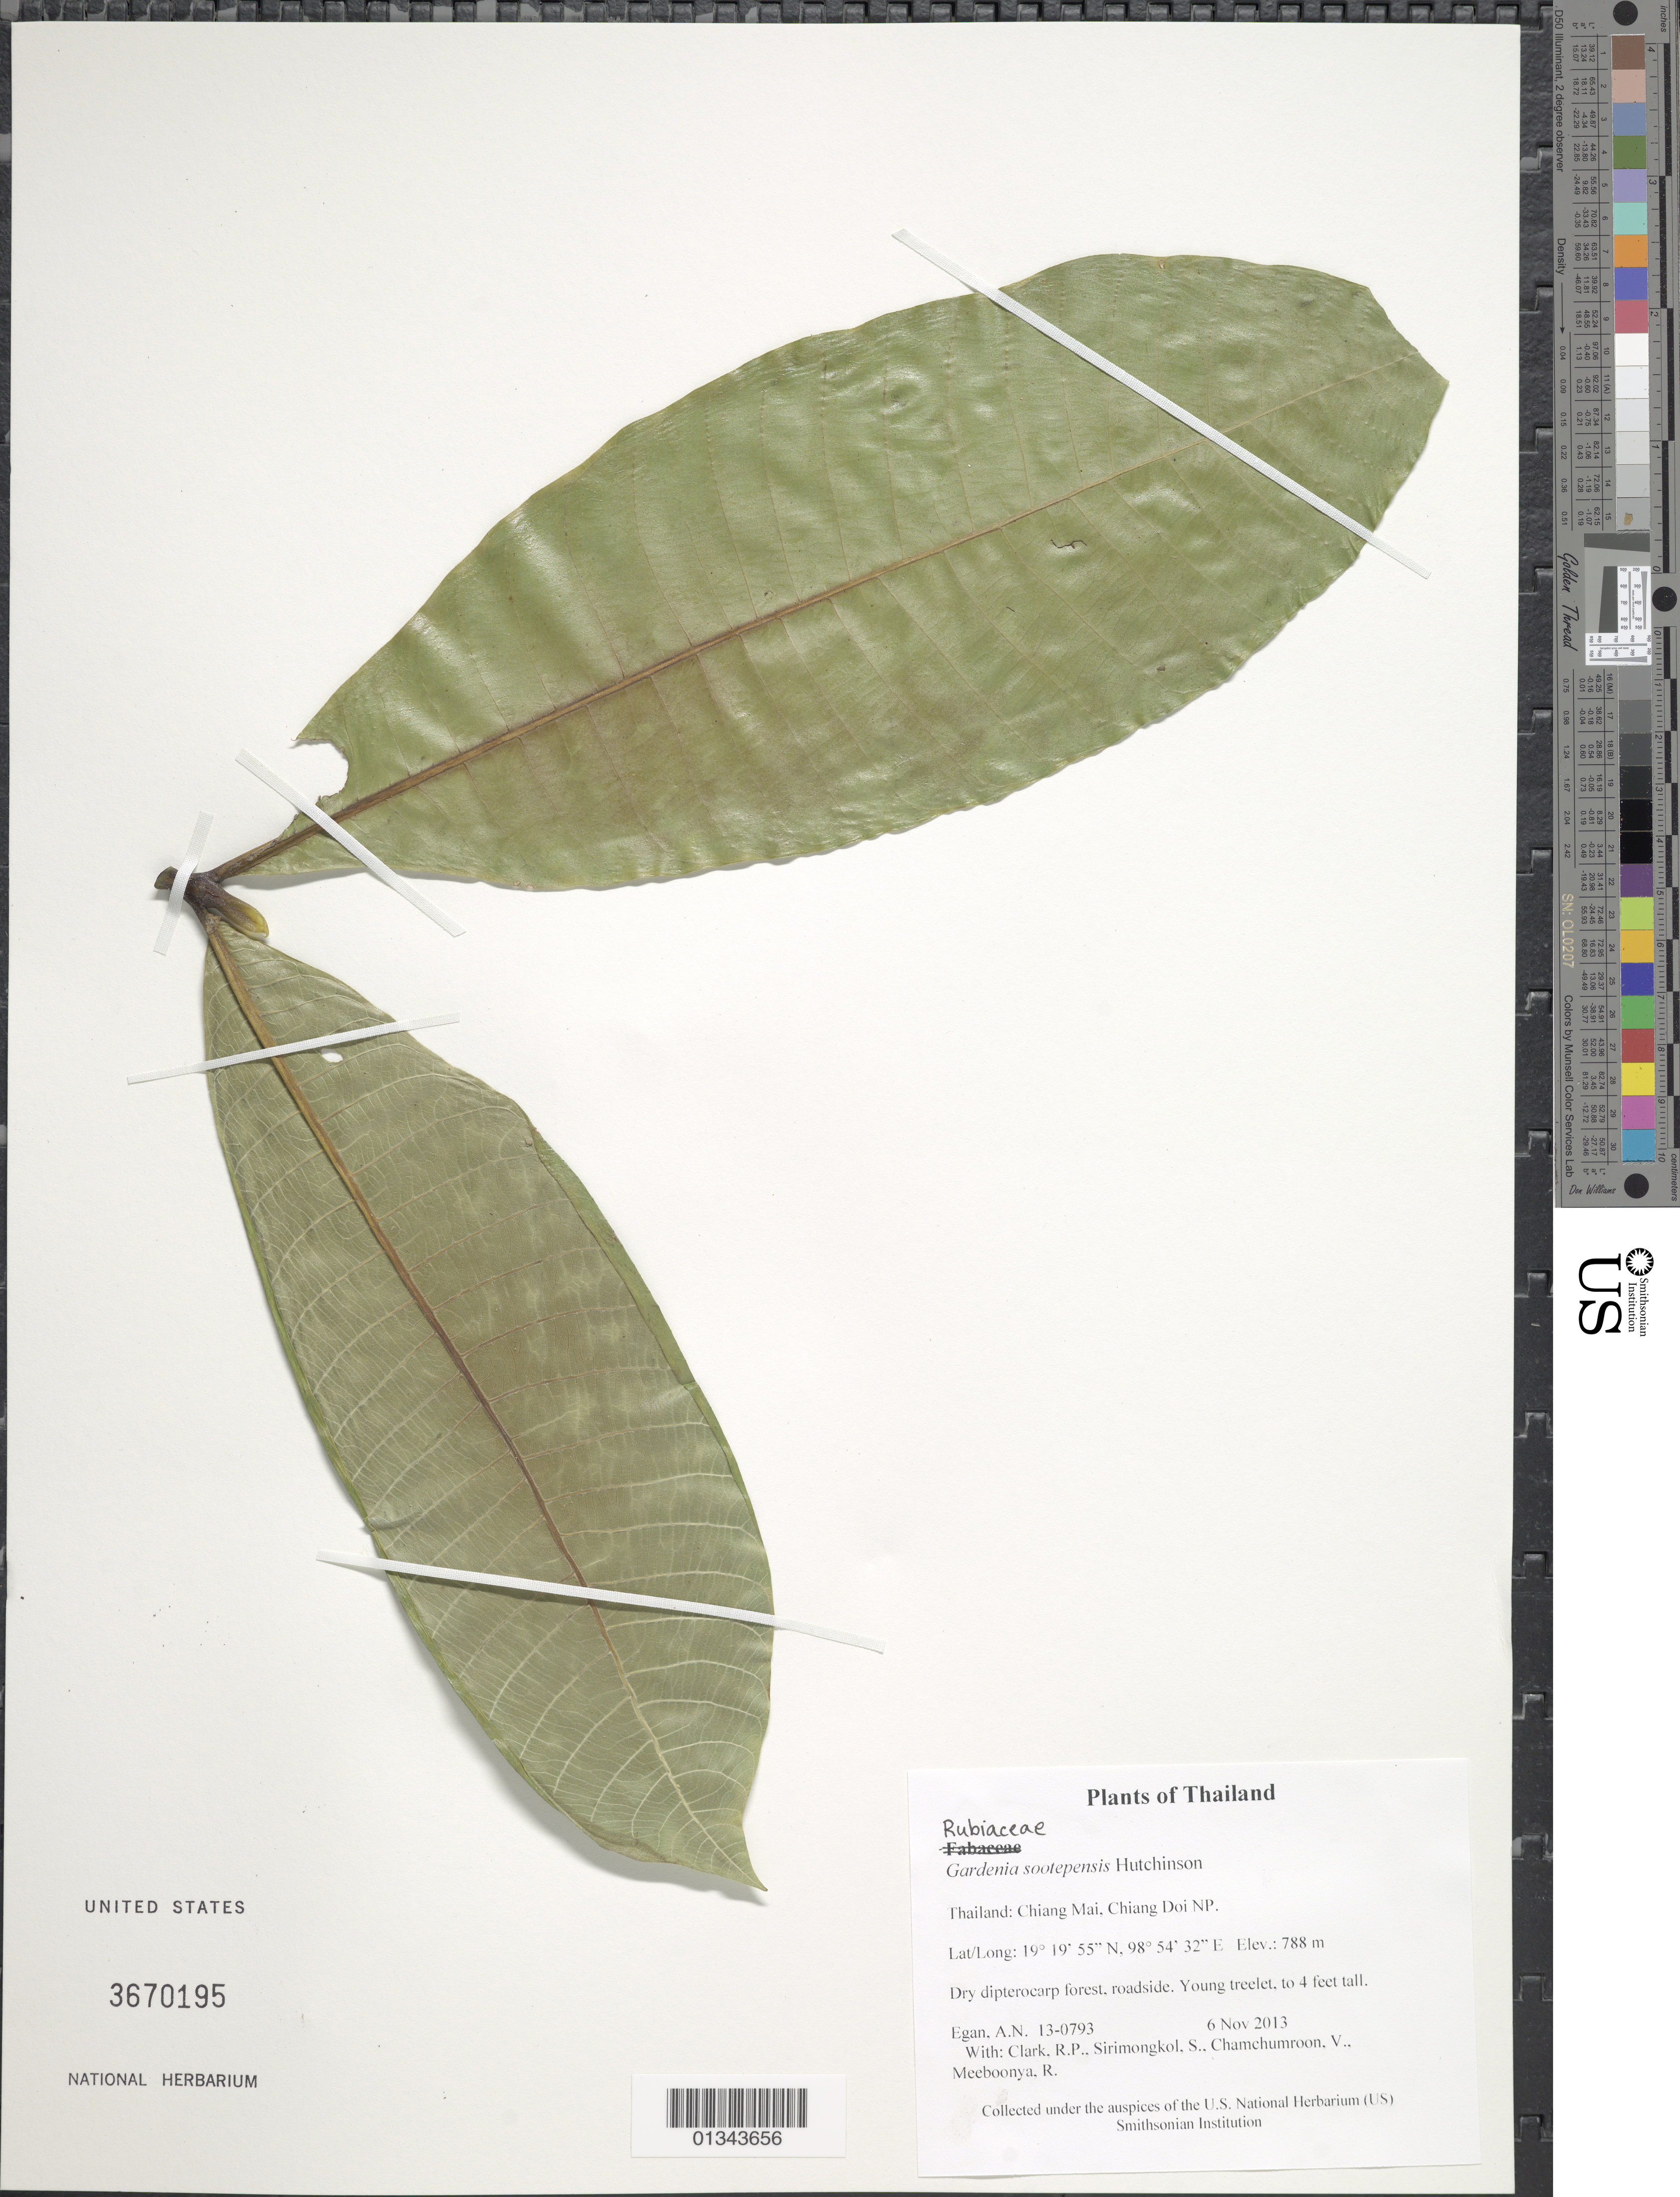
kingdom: Plantae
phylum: Tracheophyta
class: Magnoliopsida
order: Gentianales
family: Rubiaceae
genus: Gardenia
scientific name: Gardenia sootepensis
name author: Hutch.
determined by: Egan, Ashley N., (US), Smithsonian Institution - National Museum of Natural History (UNITED STATES)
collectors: A. N. Egan, R. P. Clark, S. Sirimongkol, V. Chamchumroon & R. Meeboonya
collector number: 13-0793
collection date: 2013-11-06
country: Thailand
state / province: Chiang Mai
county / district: Mueang Chiang Mai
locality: Chiang Doi NP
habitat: Dry dipterocarp forest, roadside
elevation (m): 788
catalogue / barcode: US 3670195